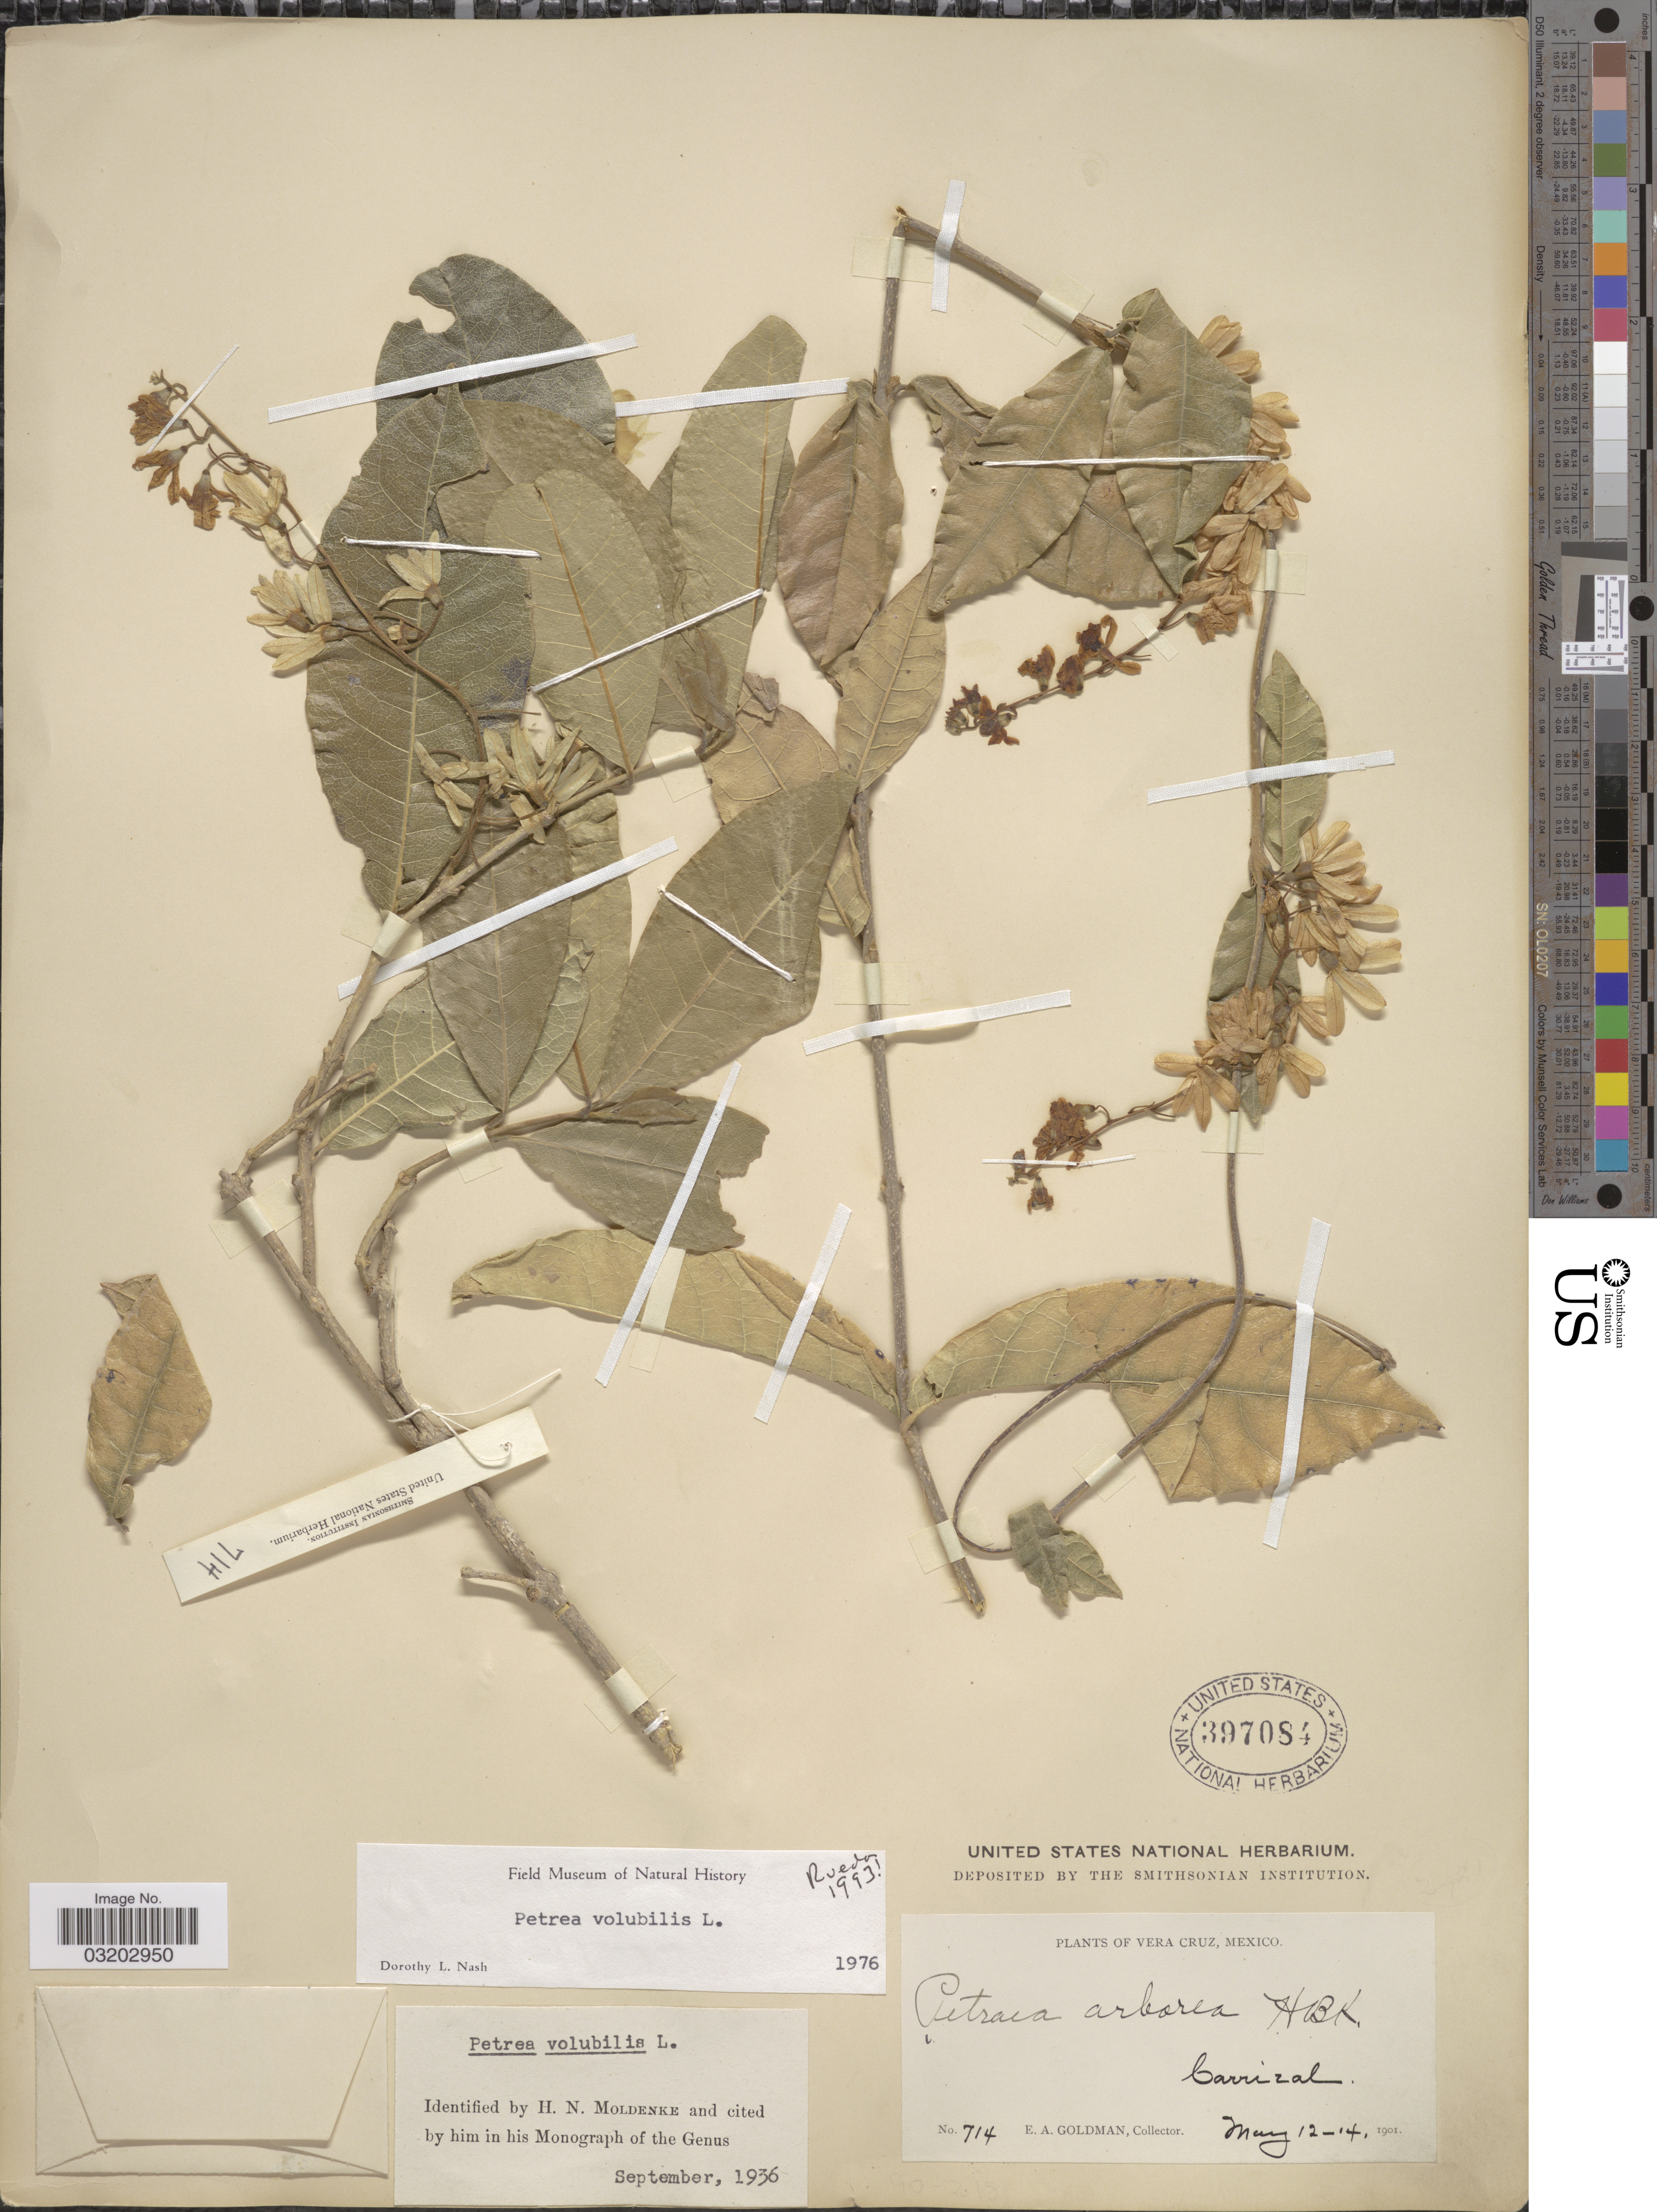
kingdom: Plantae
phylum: Tracheophyta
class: Magnoliopsida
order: Lamiales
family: Verbenaceae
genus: Petrea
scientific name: Petrea volubilis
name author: L.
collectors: E. A. Goldman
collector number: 714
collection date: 1901-05-12/1901-05-14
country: Mexico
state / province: Veracruz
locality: Vera Cruz, Carrizal.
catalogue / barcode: US 397084